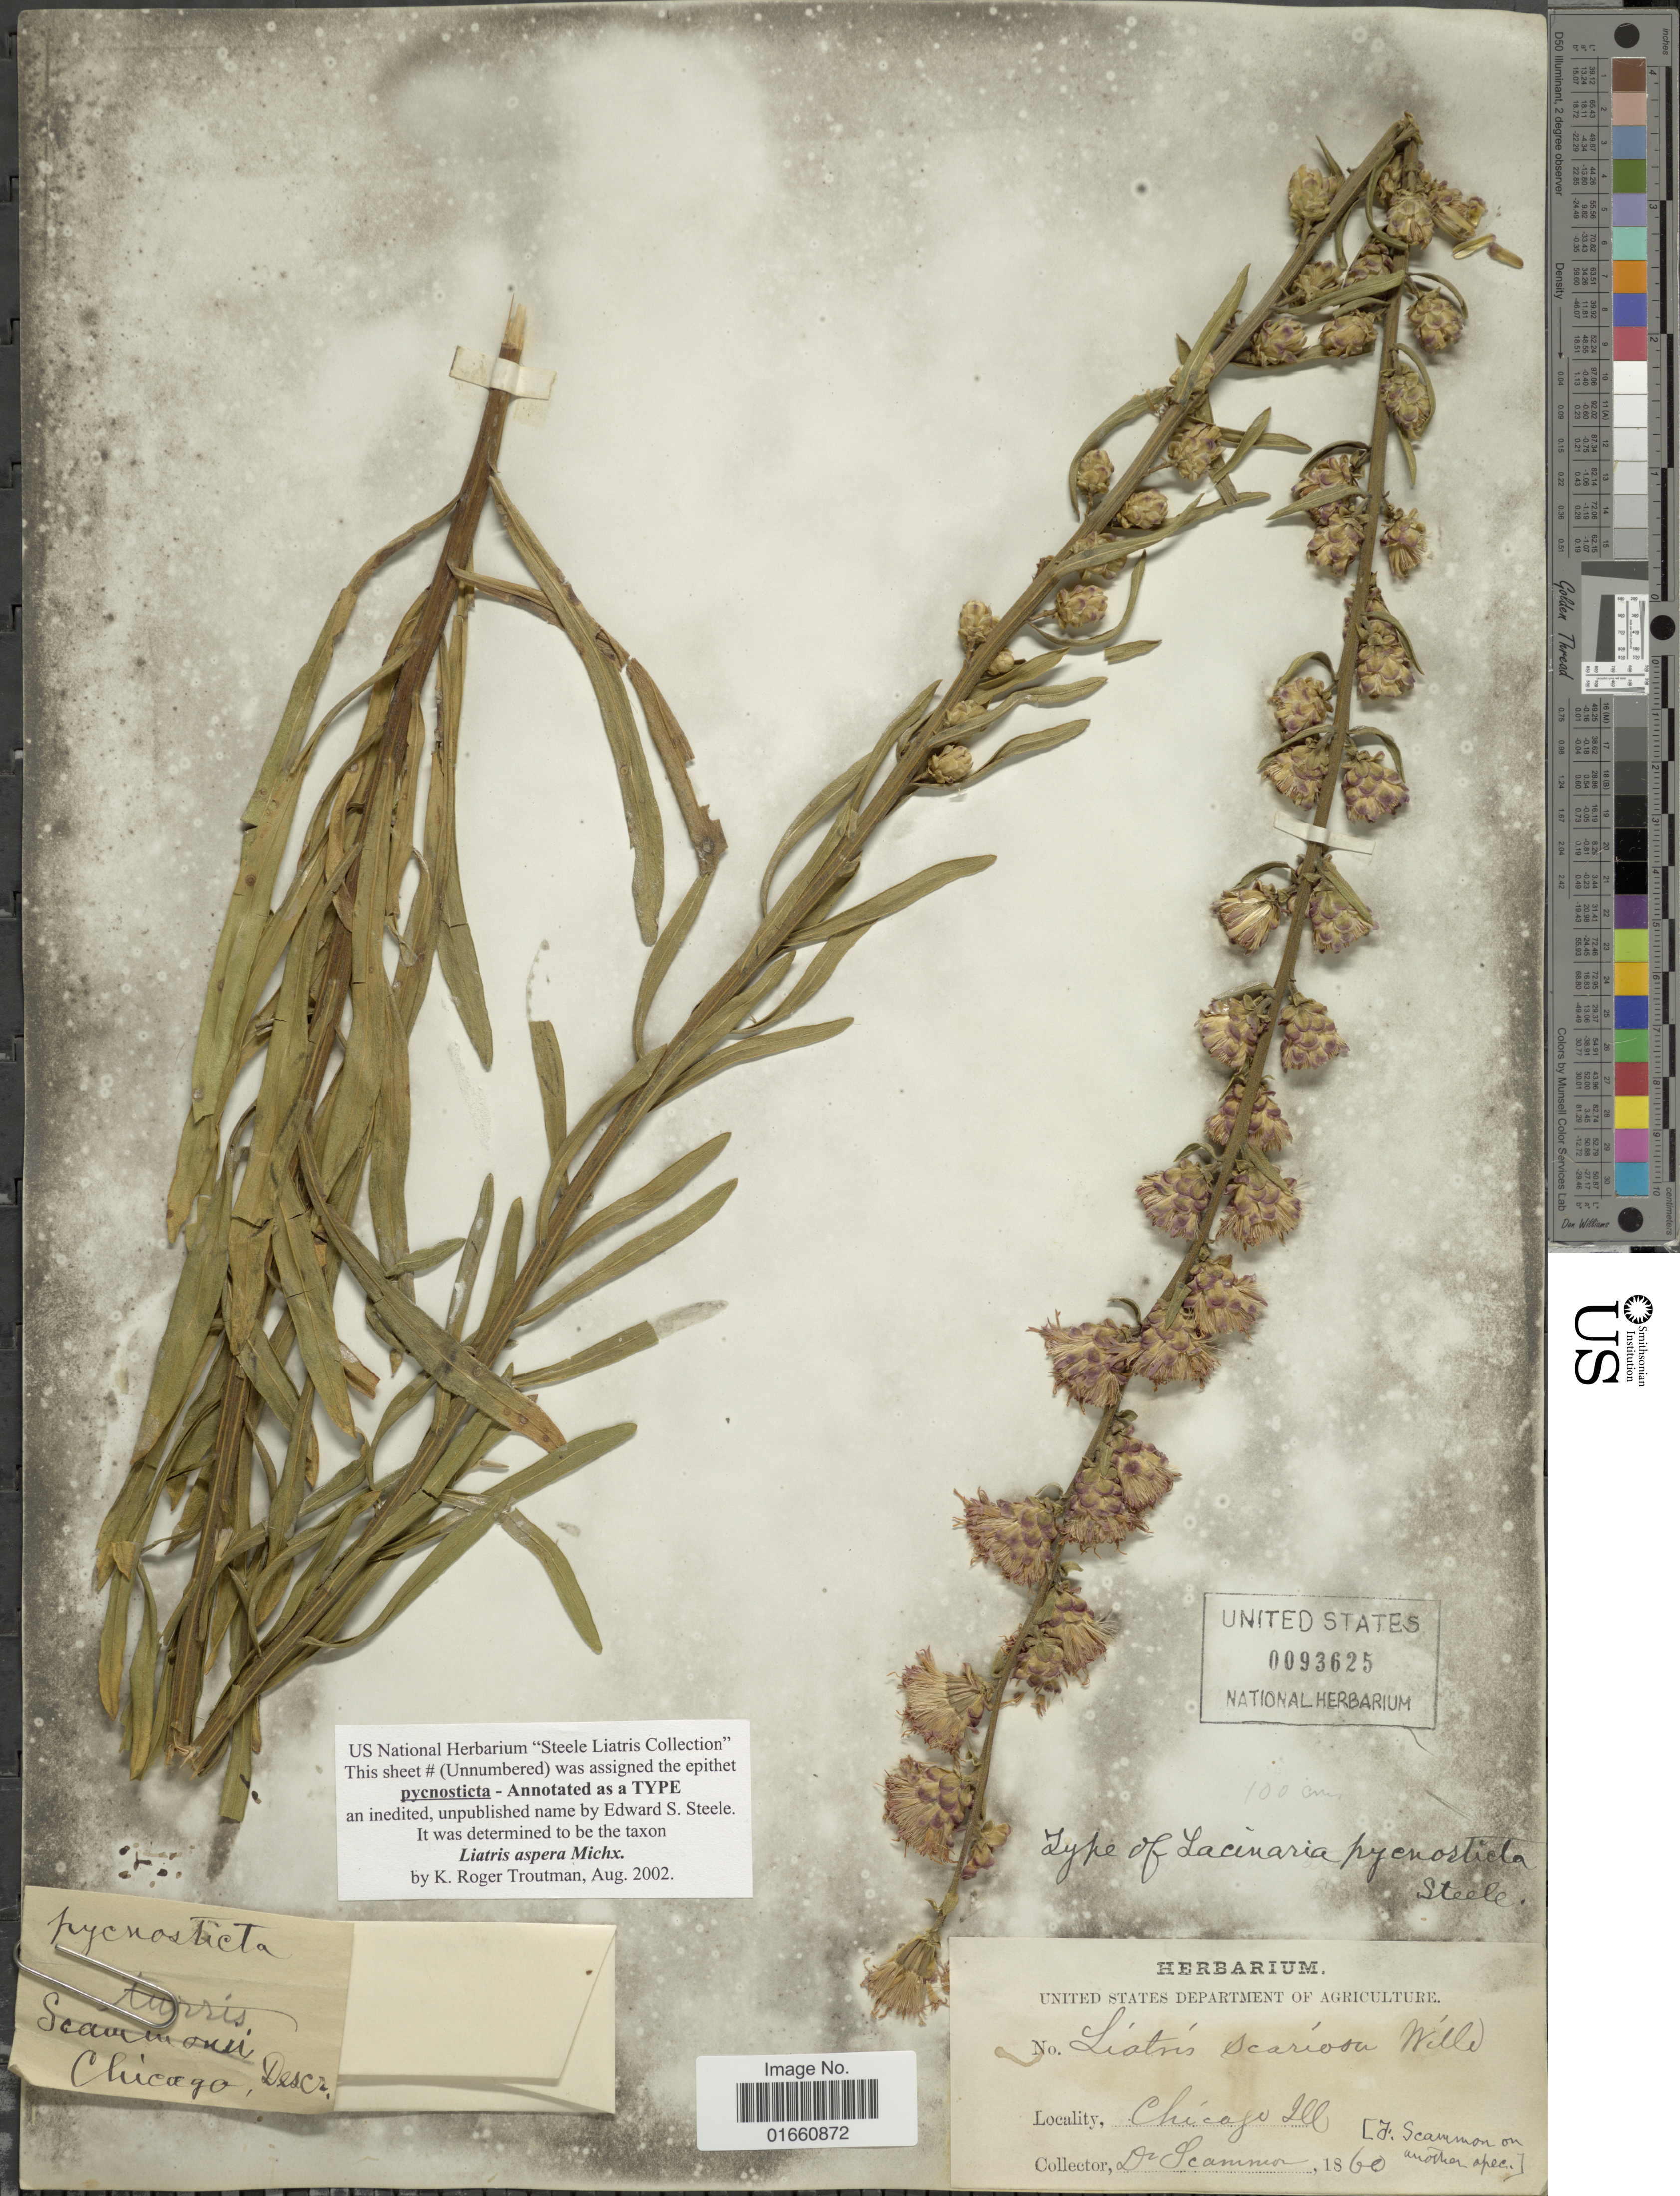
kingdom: Plantae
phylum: Tracheophyta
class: Magnoliopsida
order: Asterales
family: Asteraceae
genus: Liatris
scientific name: Liatris aspera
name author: Michx.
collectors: -. Scammon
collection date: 1860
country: United States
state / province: Illinois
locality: Chicago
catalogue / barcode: US 93625